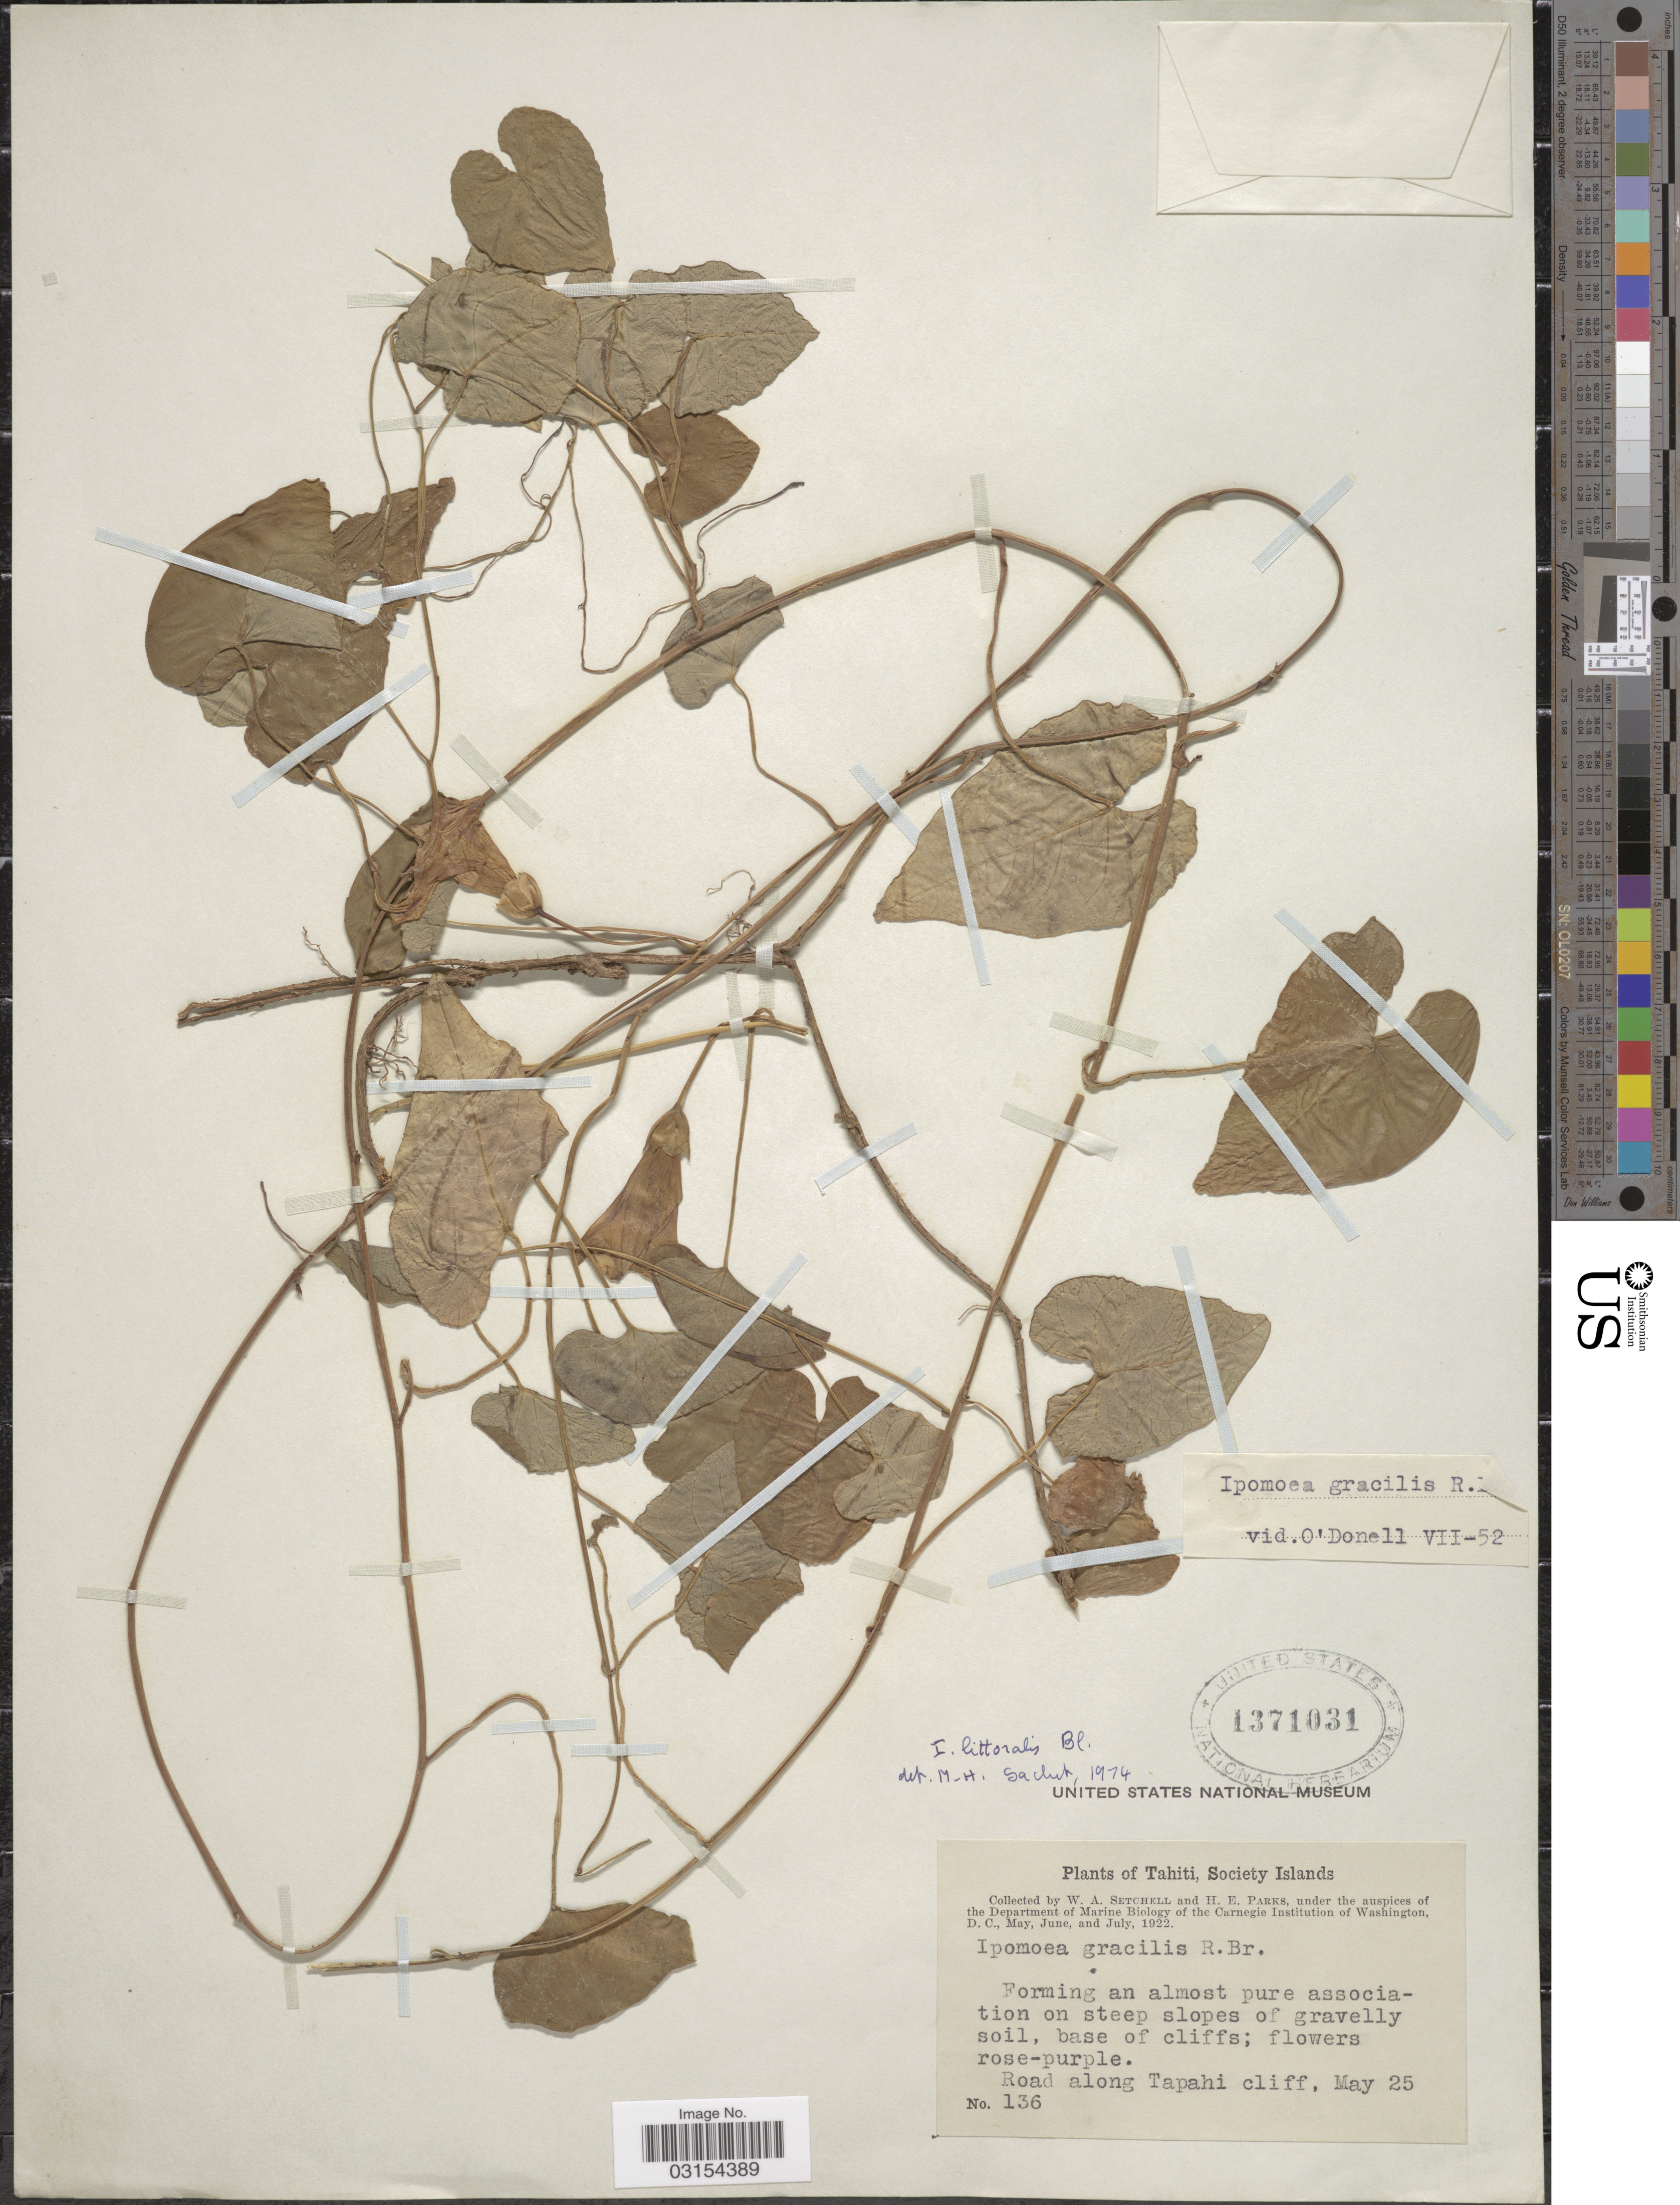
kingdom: Plantae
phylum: Tracheophyta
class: Magnoliopsida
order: Solanales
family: Convolvulaceae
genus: Ipomoea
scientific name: Ipomoea littoralis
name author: Blume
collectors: W. Setchell & H. E. Parks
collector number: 136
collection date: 1922-05-25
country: French Polynesia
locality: Tahiti. Society Islands. Road along Tapahi cliff.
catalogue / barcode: US 1371031